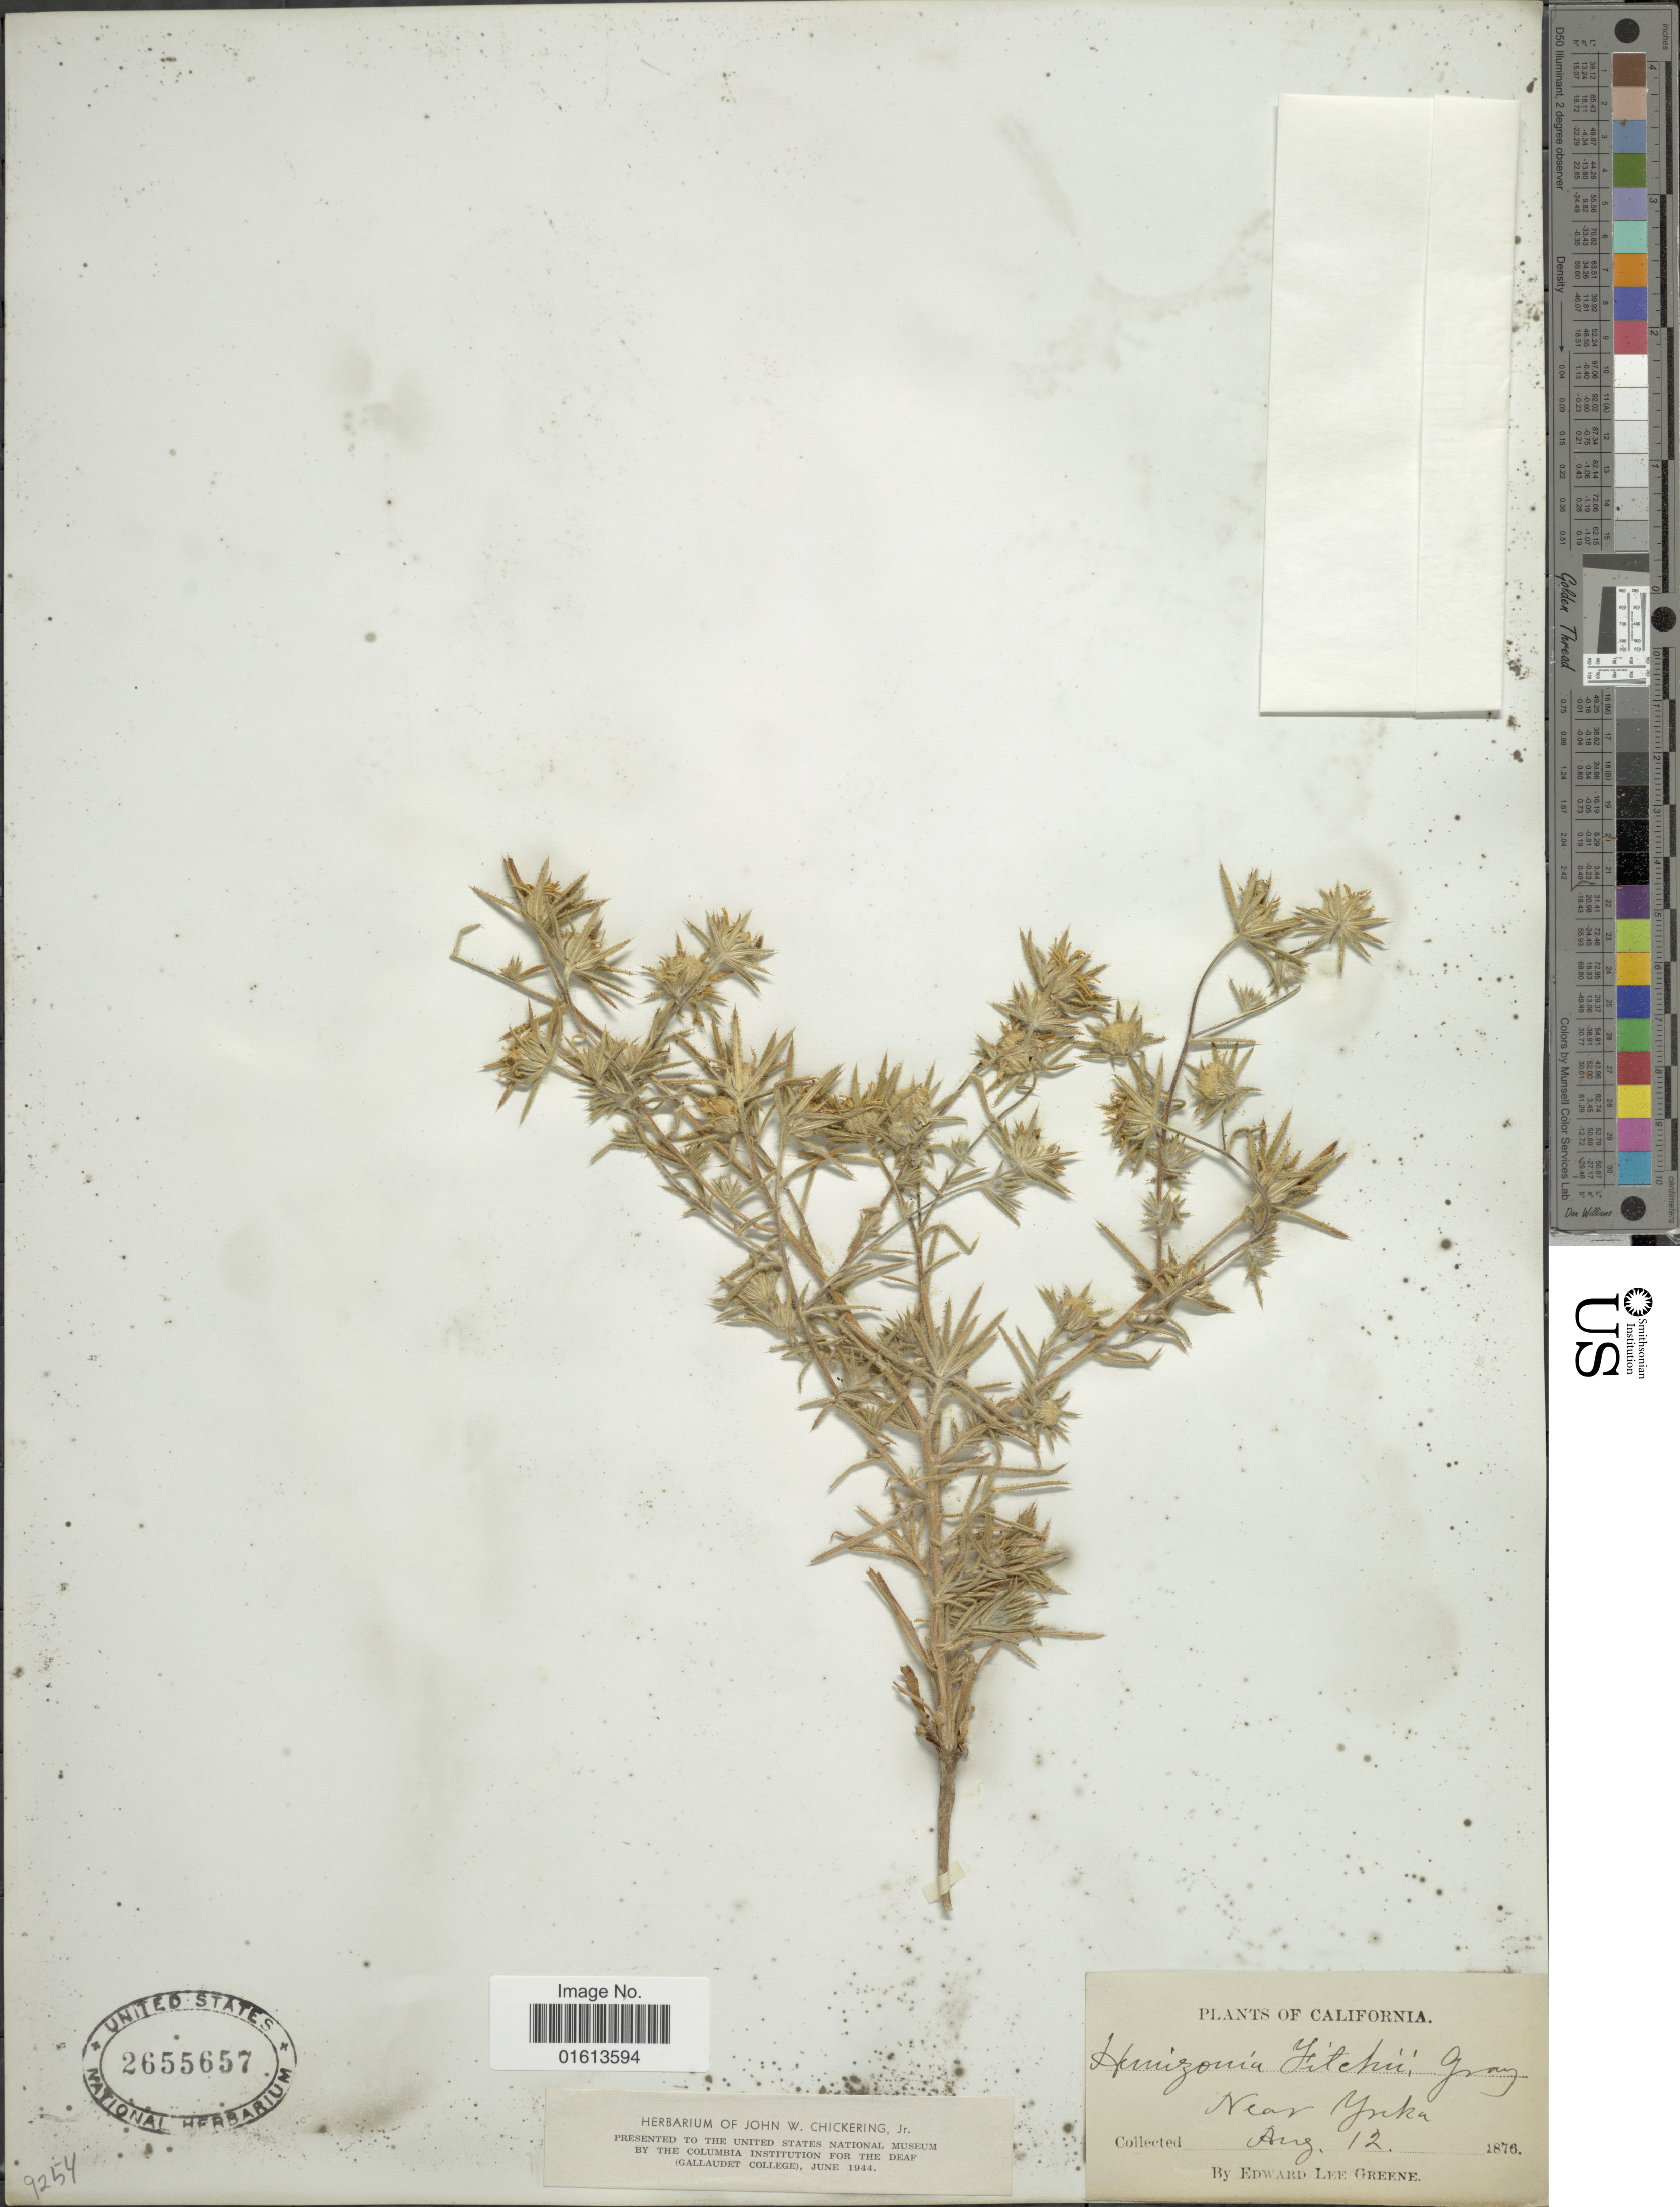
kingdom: Plantae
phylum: Tracheophyta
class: Magnoliopsida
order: Asterales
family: Asteraceae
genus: Centromadia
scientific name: Centromadia fitchii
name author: (A. Gray) Greene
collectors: E. L. Greene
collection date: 1876-08-12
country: United States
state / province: California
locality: California. Near Yreka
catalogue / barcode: US 2655657